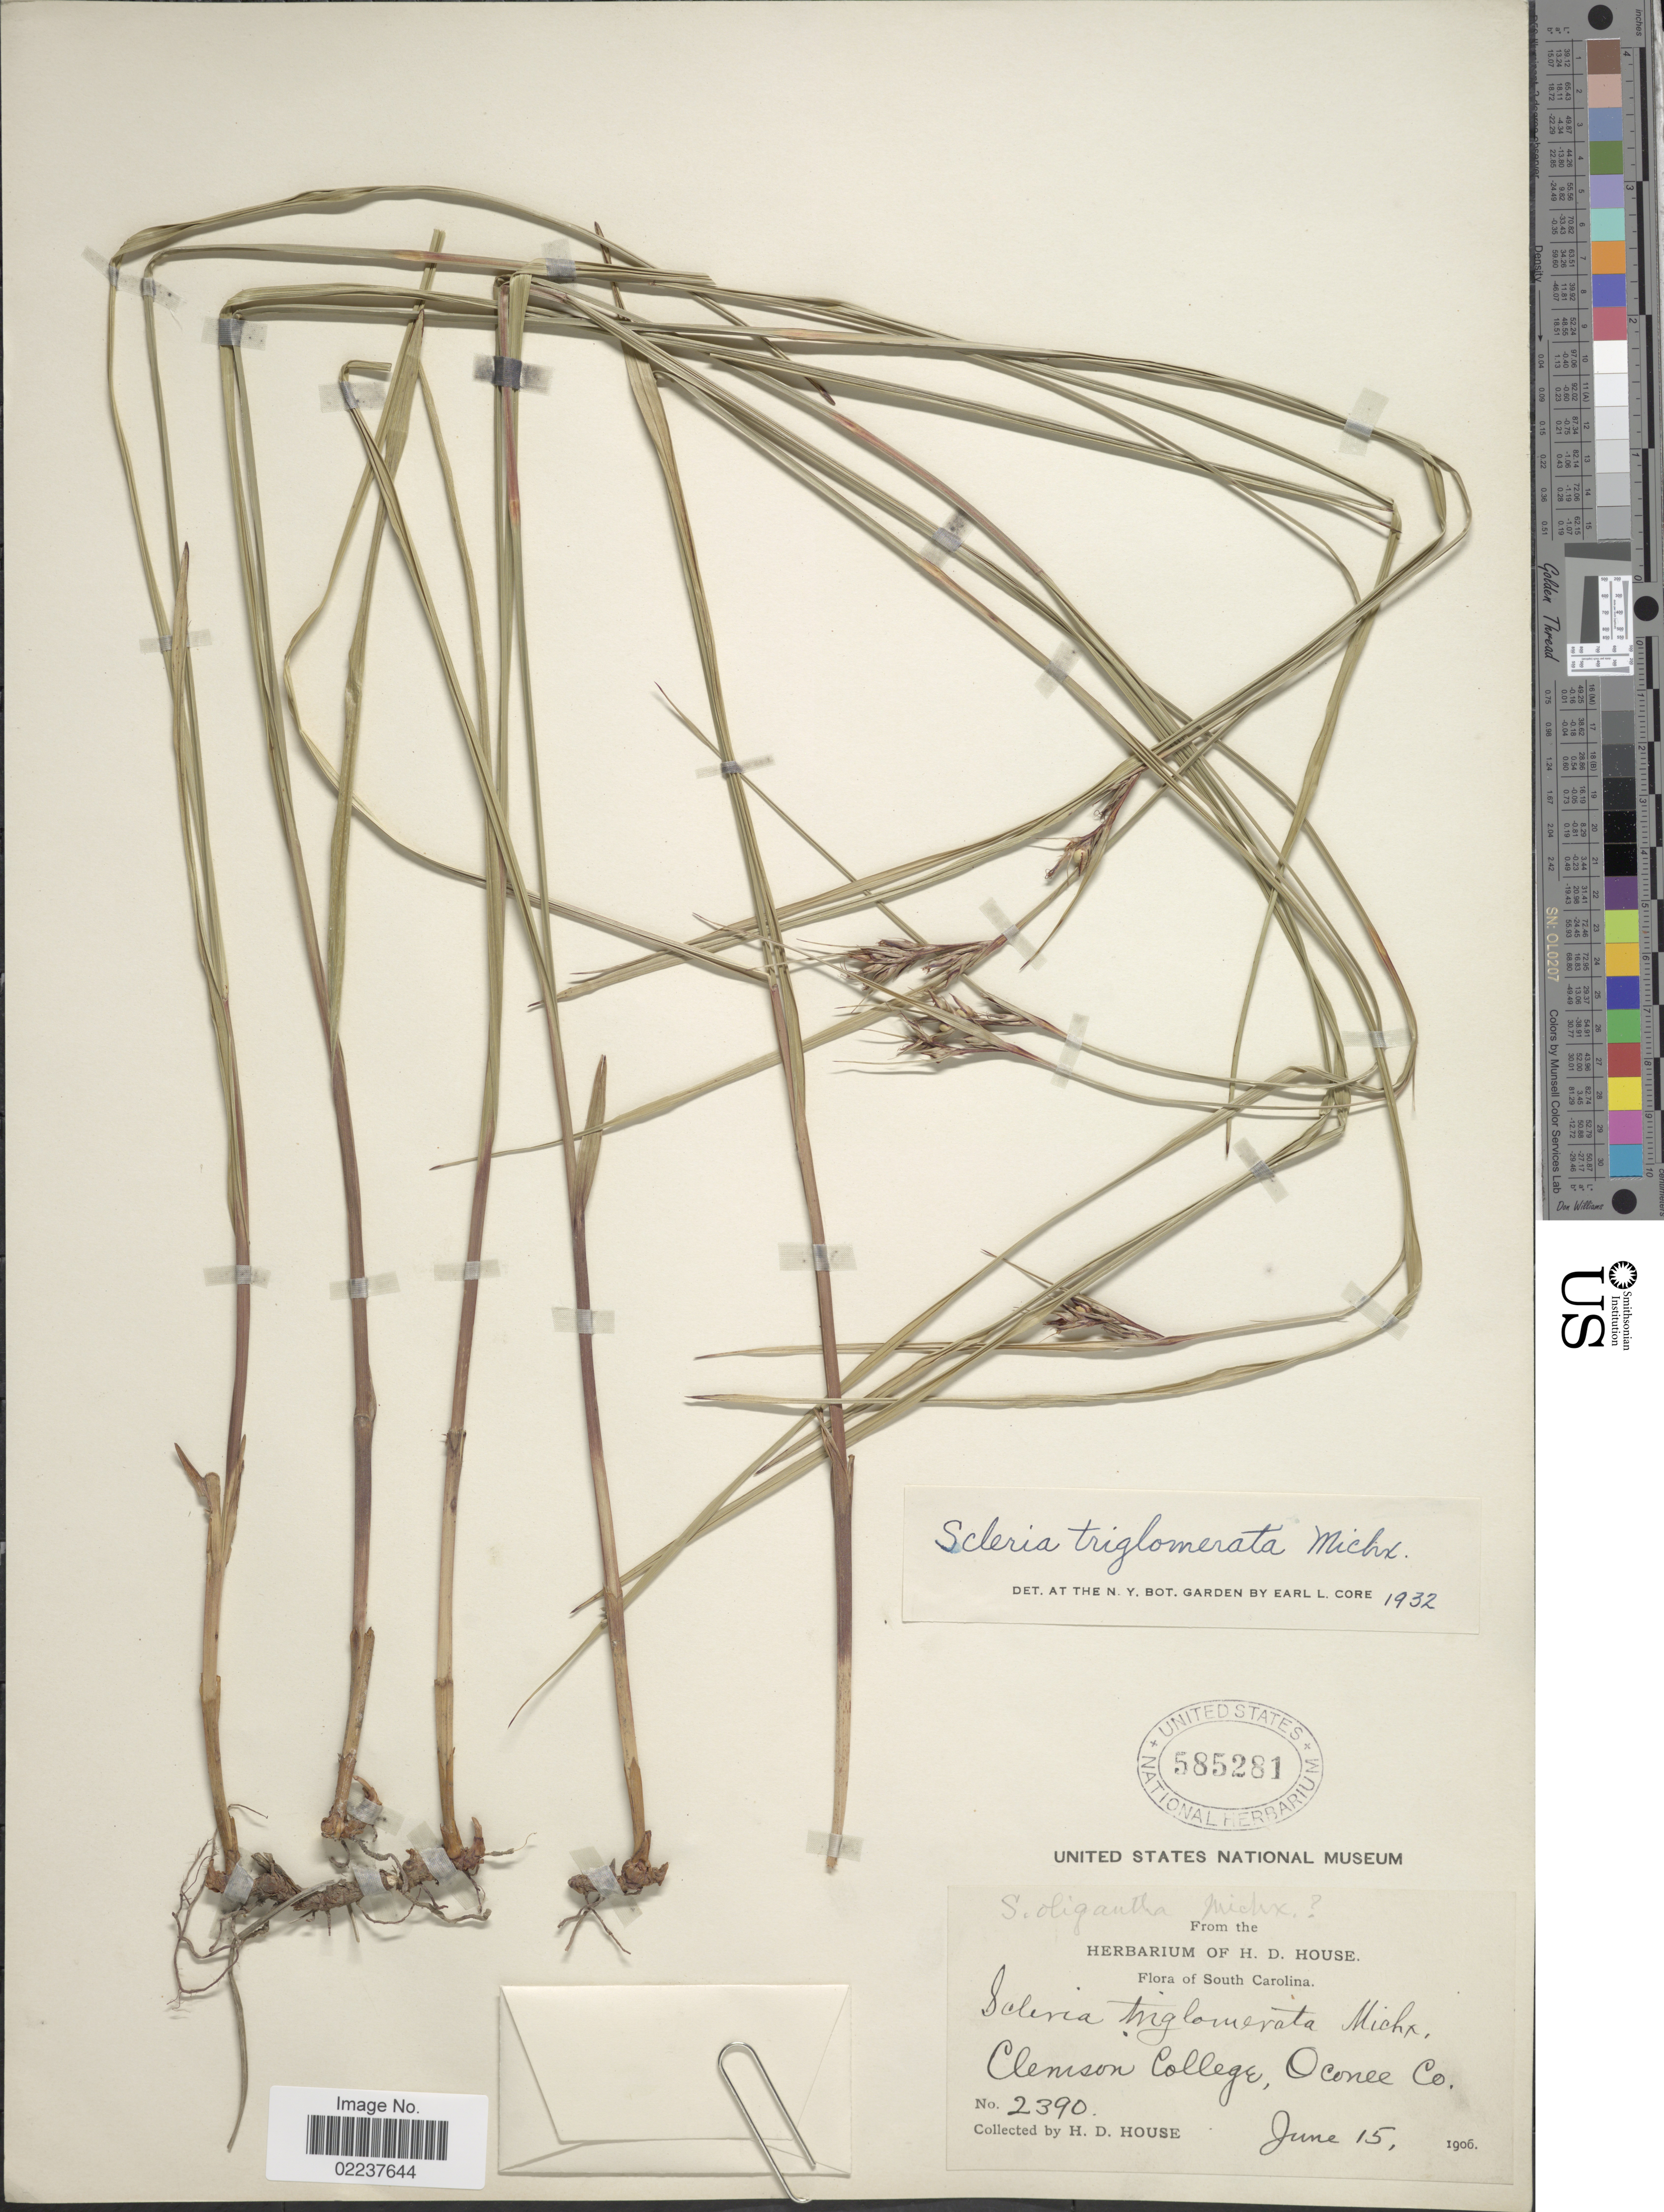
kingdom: Plantae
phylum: Tracheophyta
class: Liliopsida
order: Poales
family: Cyperaceae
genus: Scleria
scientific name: Scleria triglomerata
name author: Michx.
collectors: H. D. House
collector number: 2390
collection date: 1906-06-15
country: United States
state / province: South Carolina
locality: Clenson College, Oconee Co.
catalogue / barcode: US 585281